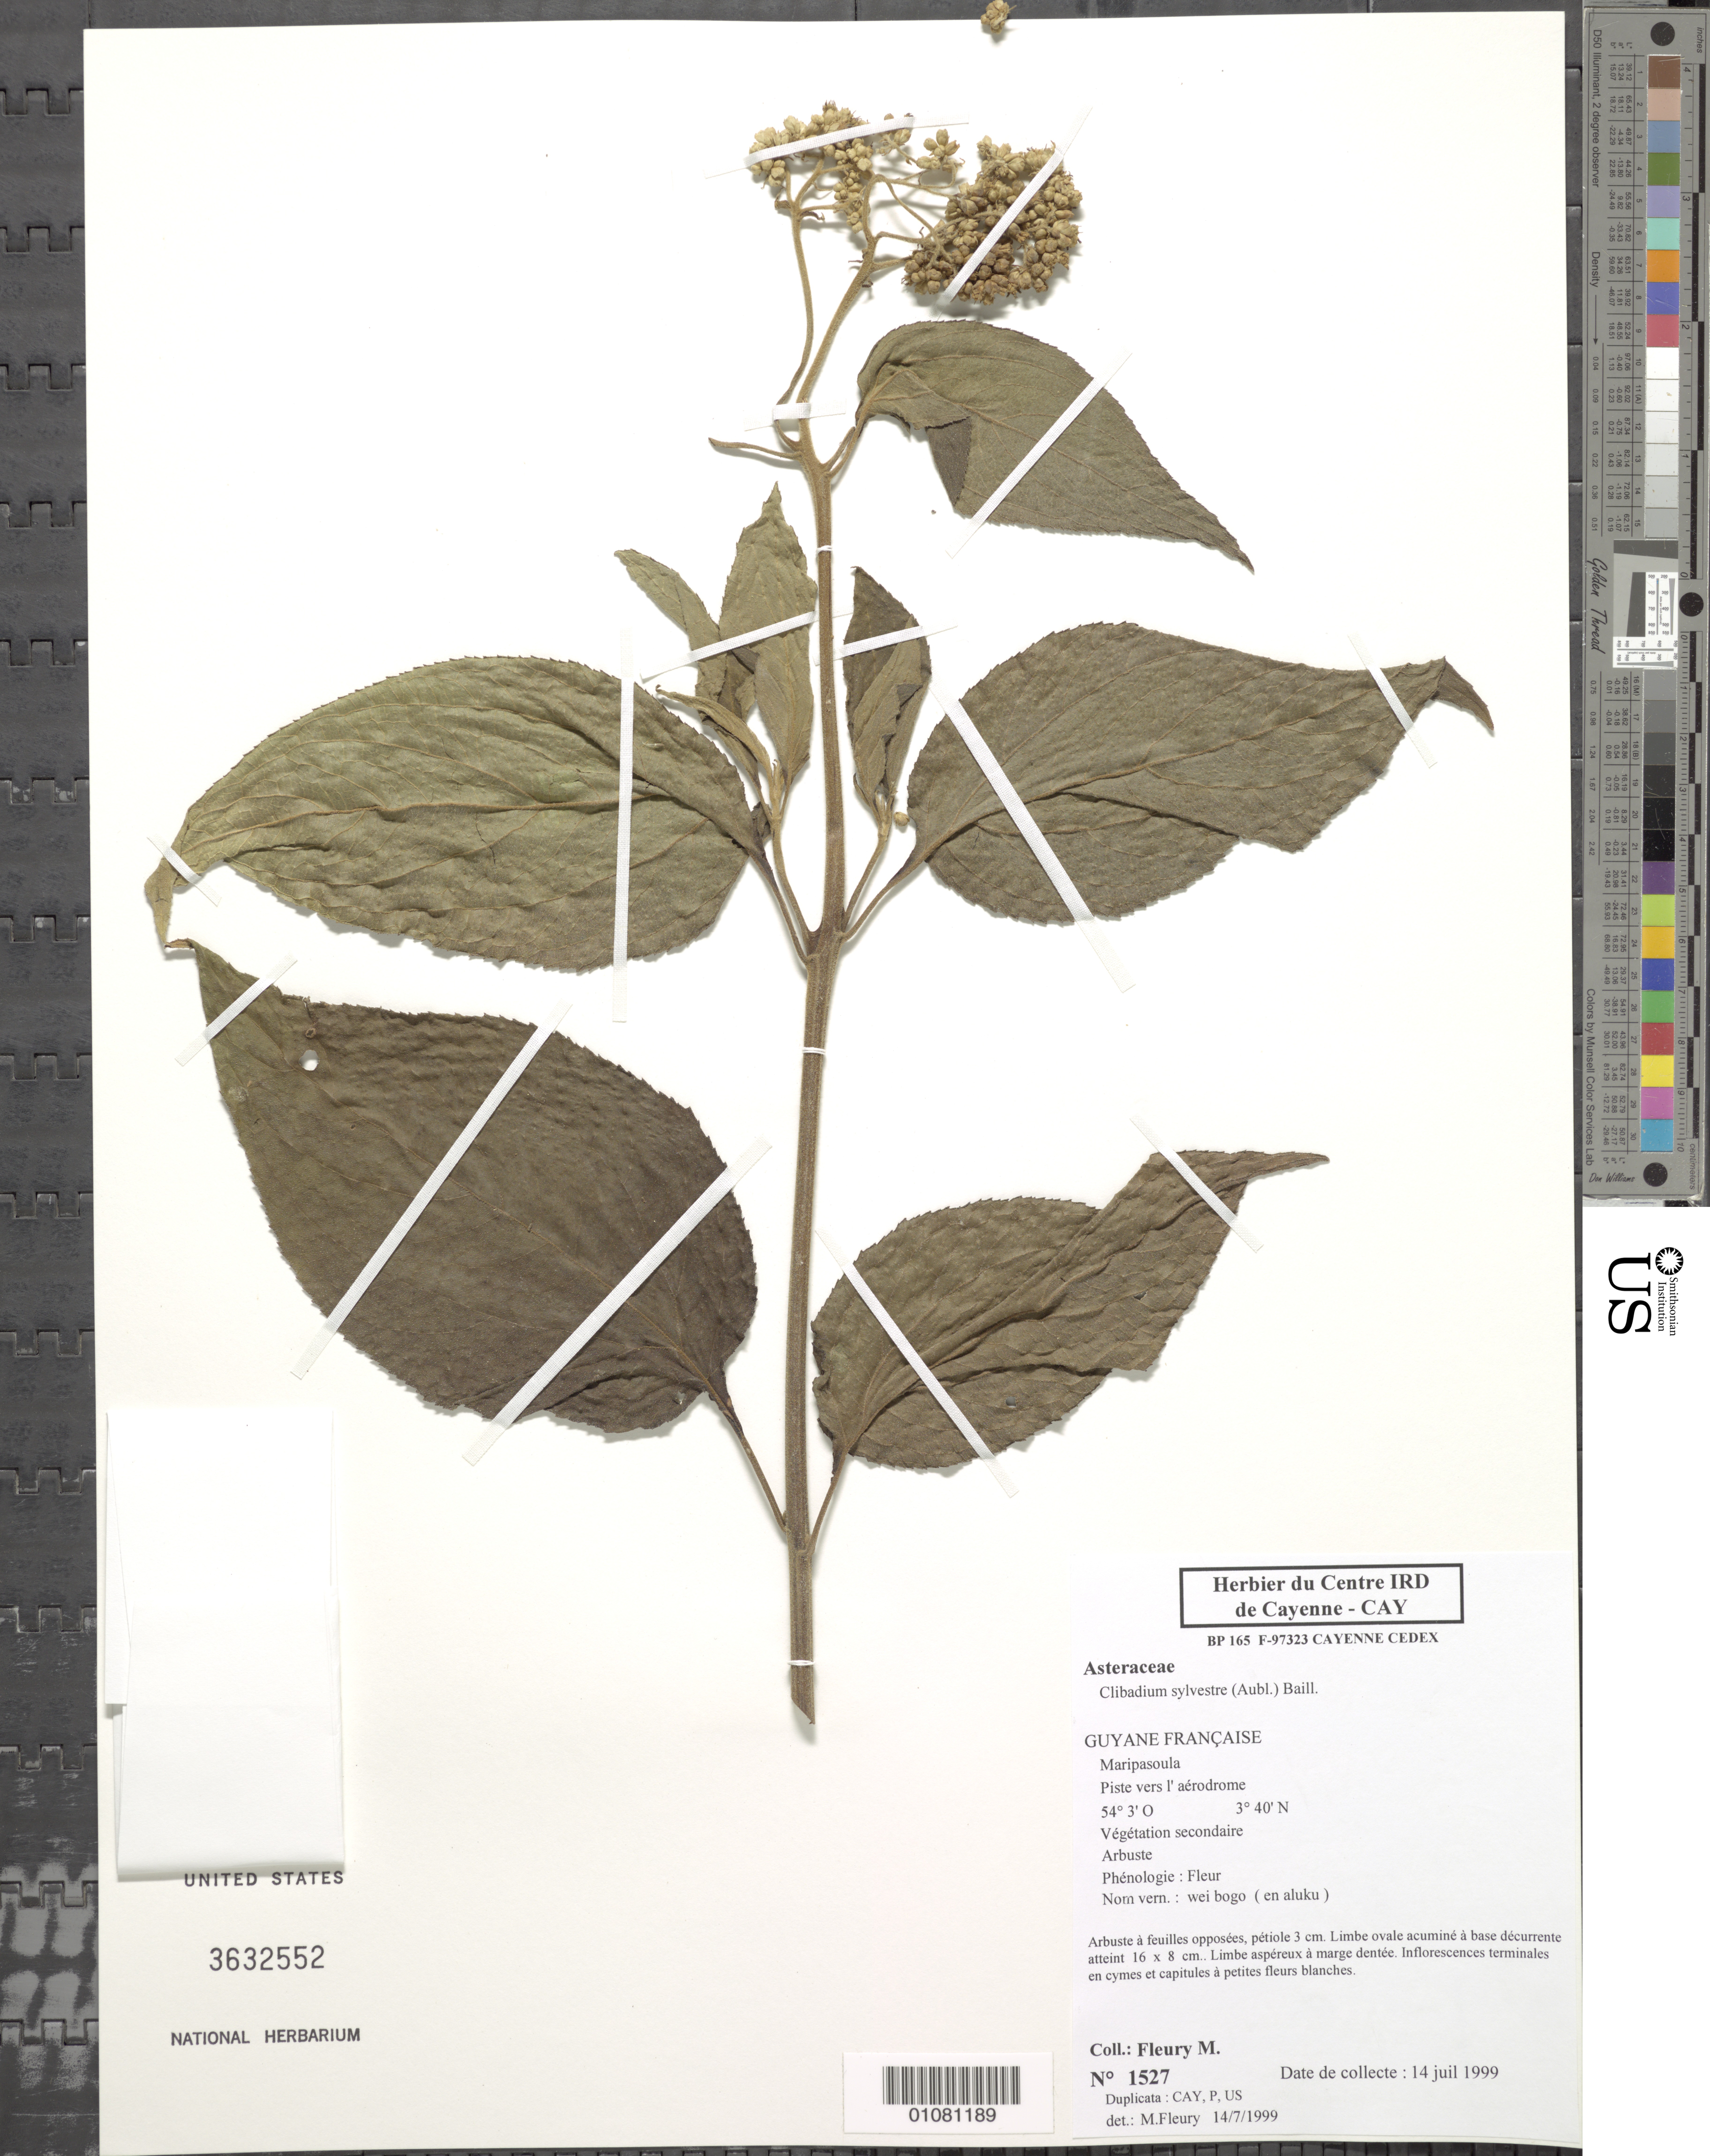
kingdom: Plantae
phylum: Tracheophyta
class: Magnoliopsida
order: Asterales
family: Asteraceae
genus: Clibadium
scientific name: Clibadium sylvestre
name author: (Aubl.) Baill.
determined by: Fleury, M.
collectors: M. Fleury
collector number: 1527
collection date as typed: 14-Jul-99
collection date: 1999-07-14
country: French Guiana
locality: Maripasoula, piste vers l'aerodrome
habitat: Vegetation secondaire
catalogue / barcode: US 3632552